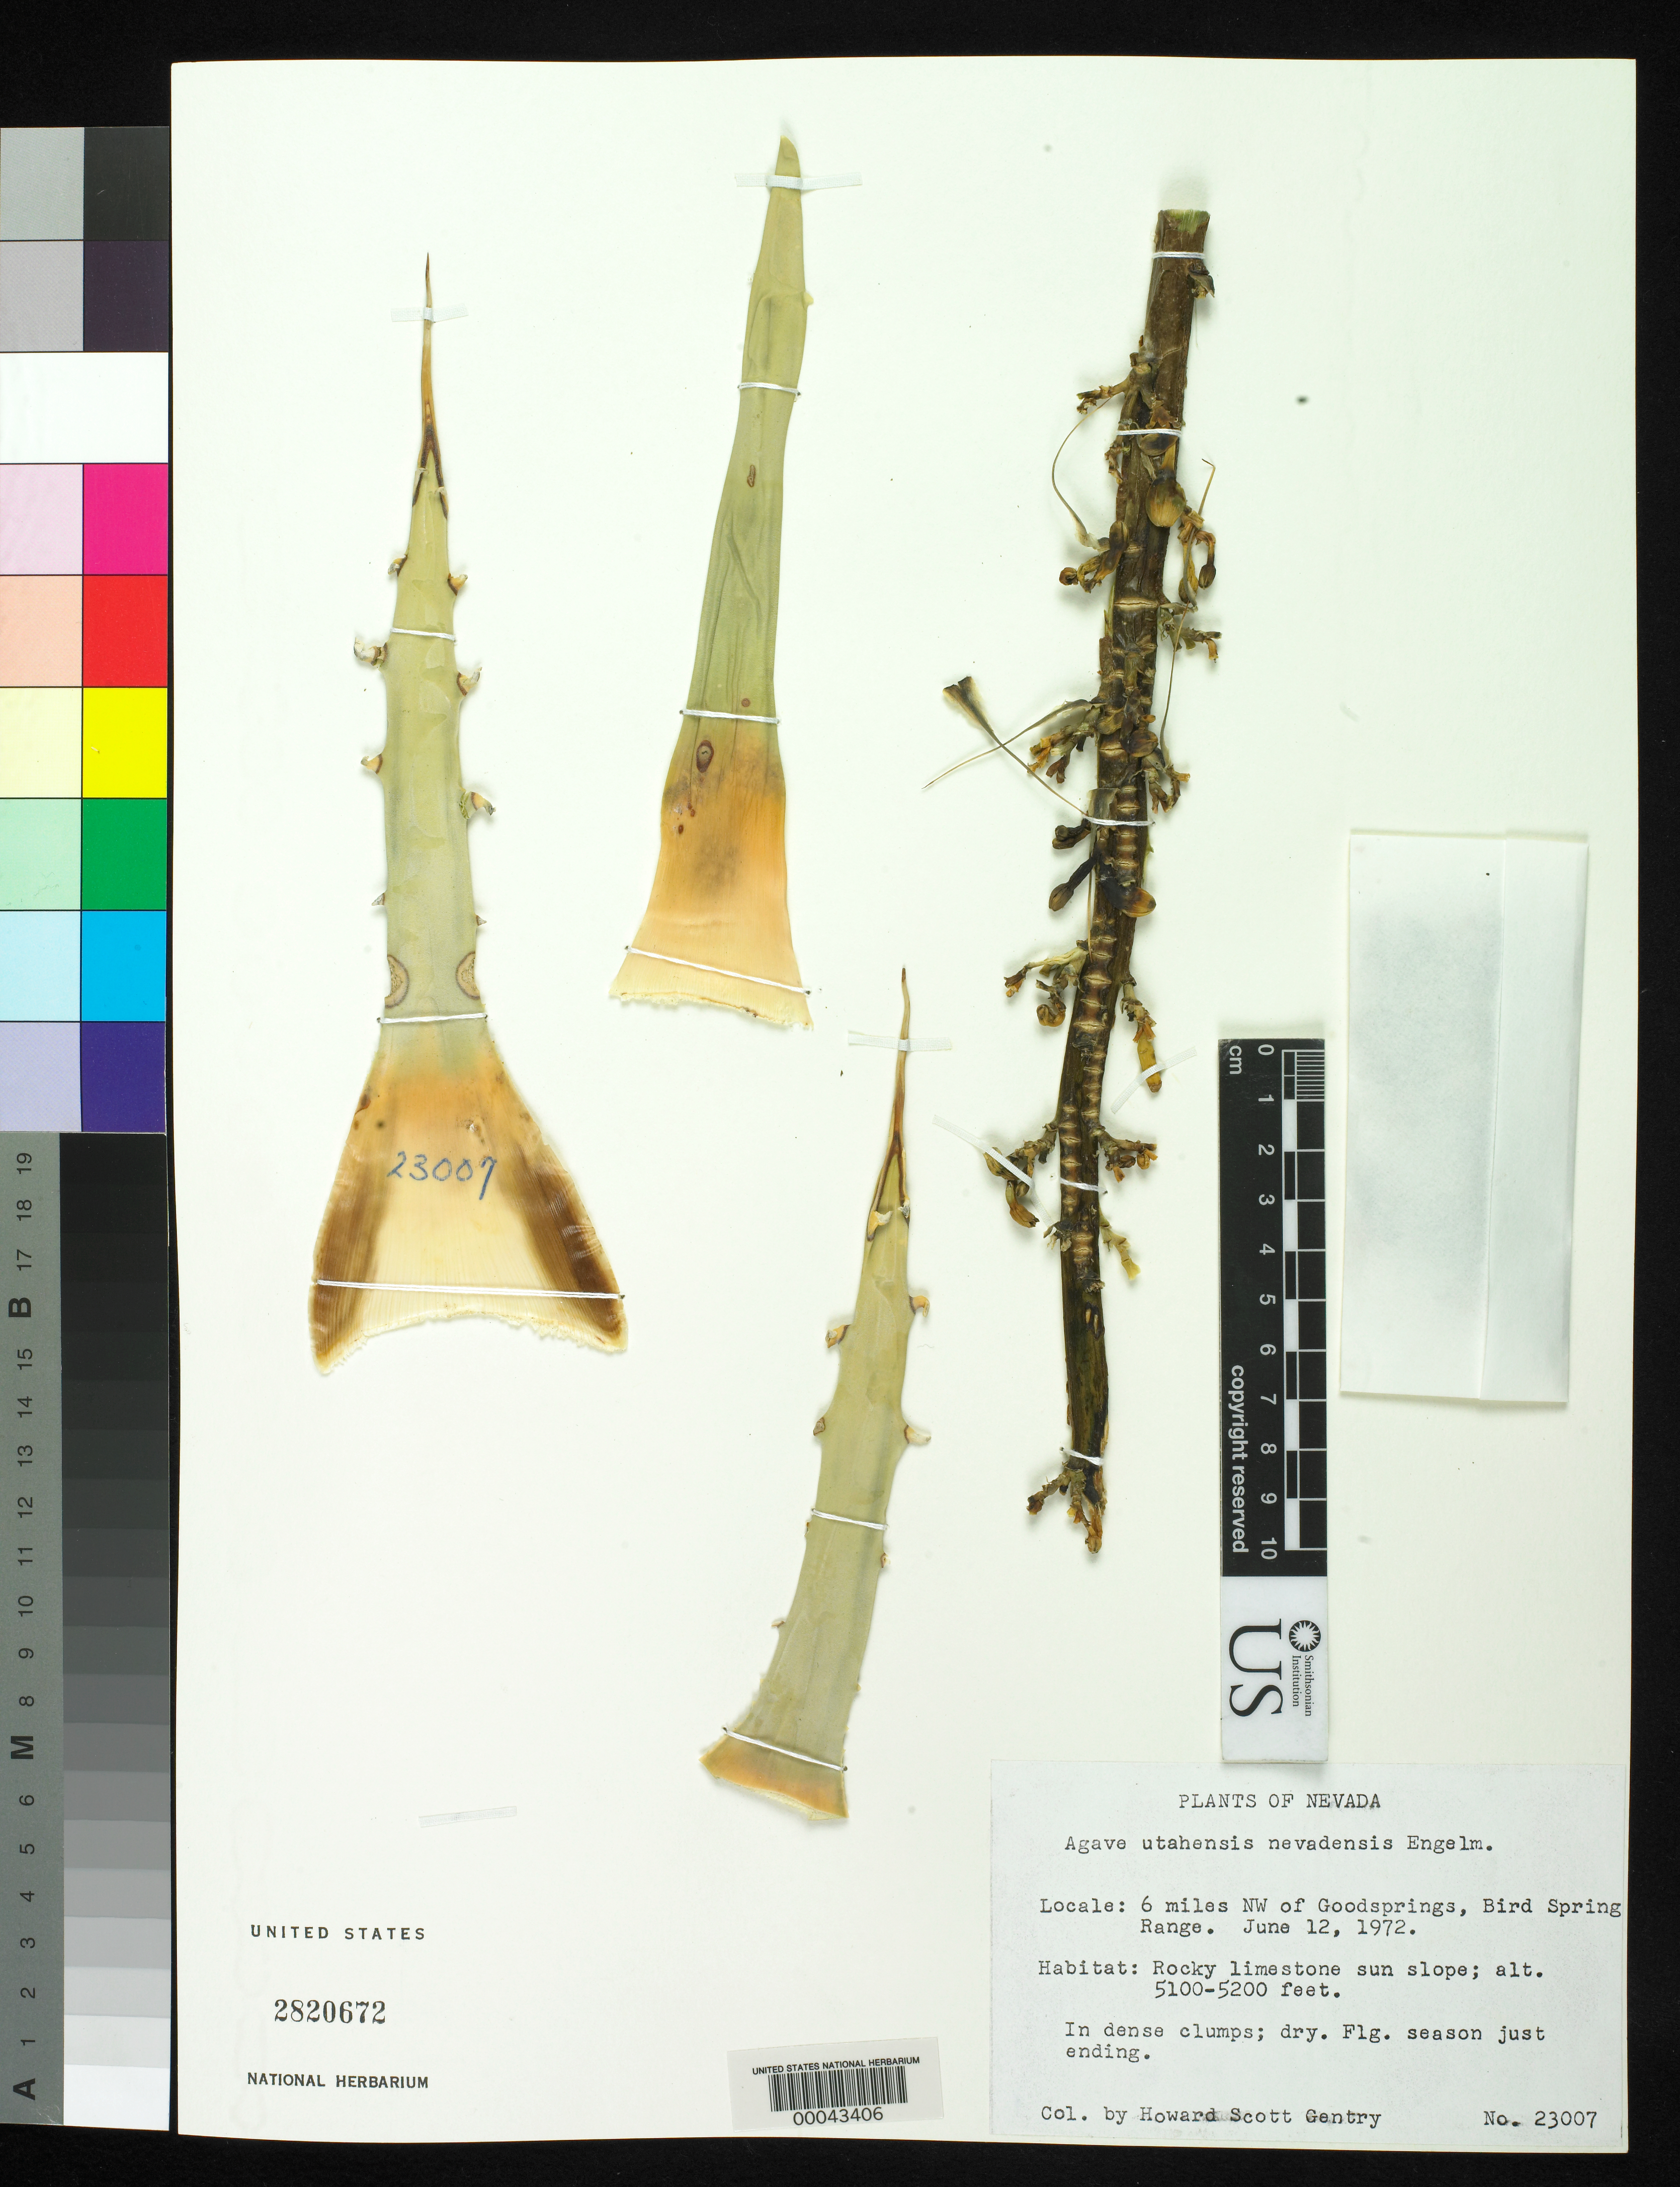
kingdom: Plantae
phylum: Tracheophyta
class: Liliopsida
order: Asparagales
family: Asparagaceae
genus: Agave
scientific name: Agave utahensis var. nevadensis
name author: Engelm. ex Greenm. & Roush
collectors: H. S. Gentry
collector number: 23007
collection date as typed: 12 Jun 1972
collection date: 1972-06-12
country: United States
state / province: Nevada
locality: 6 mi nw of goodsprings, bird song range.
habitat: Rocky limestone sun slope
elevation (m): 1524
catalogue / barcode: US 2820672